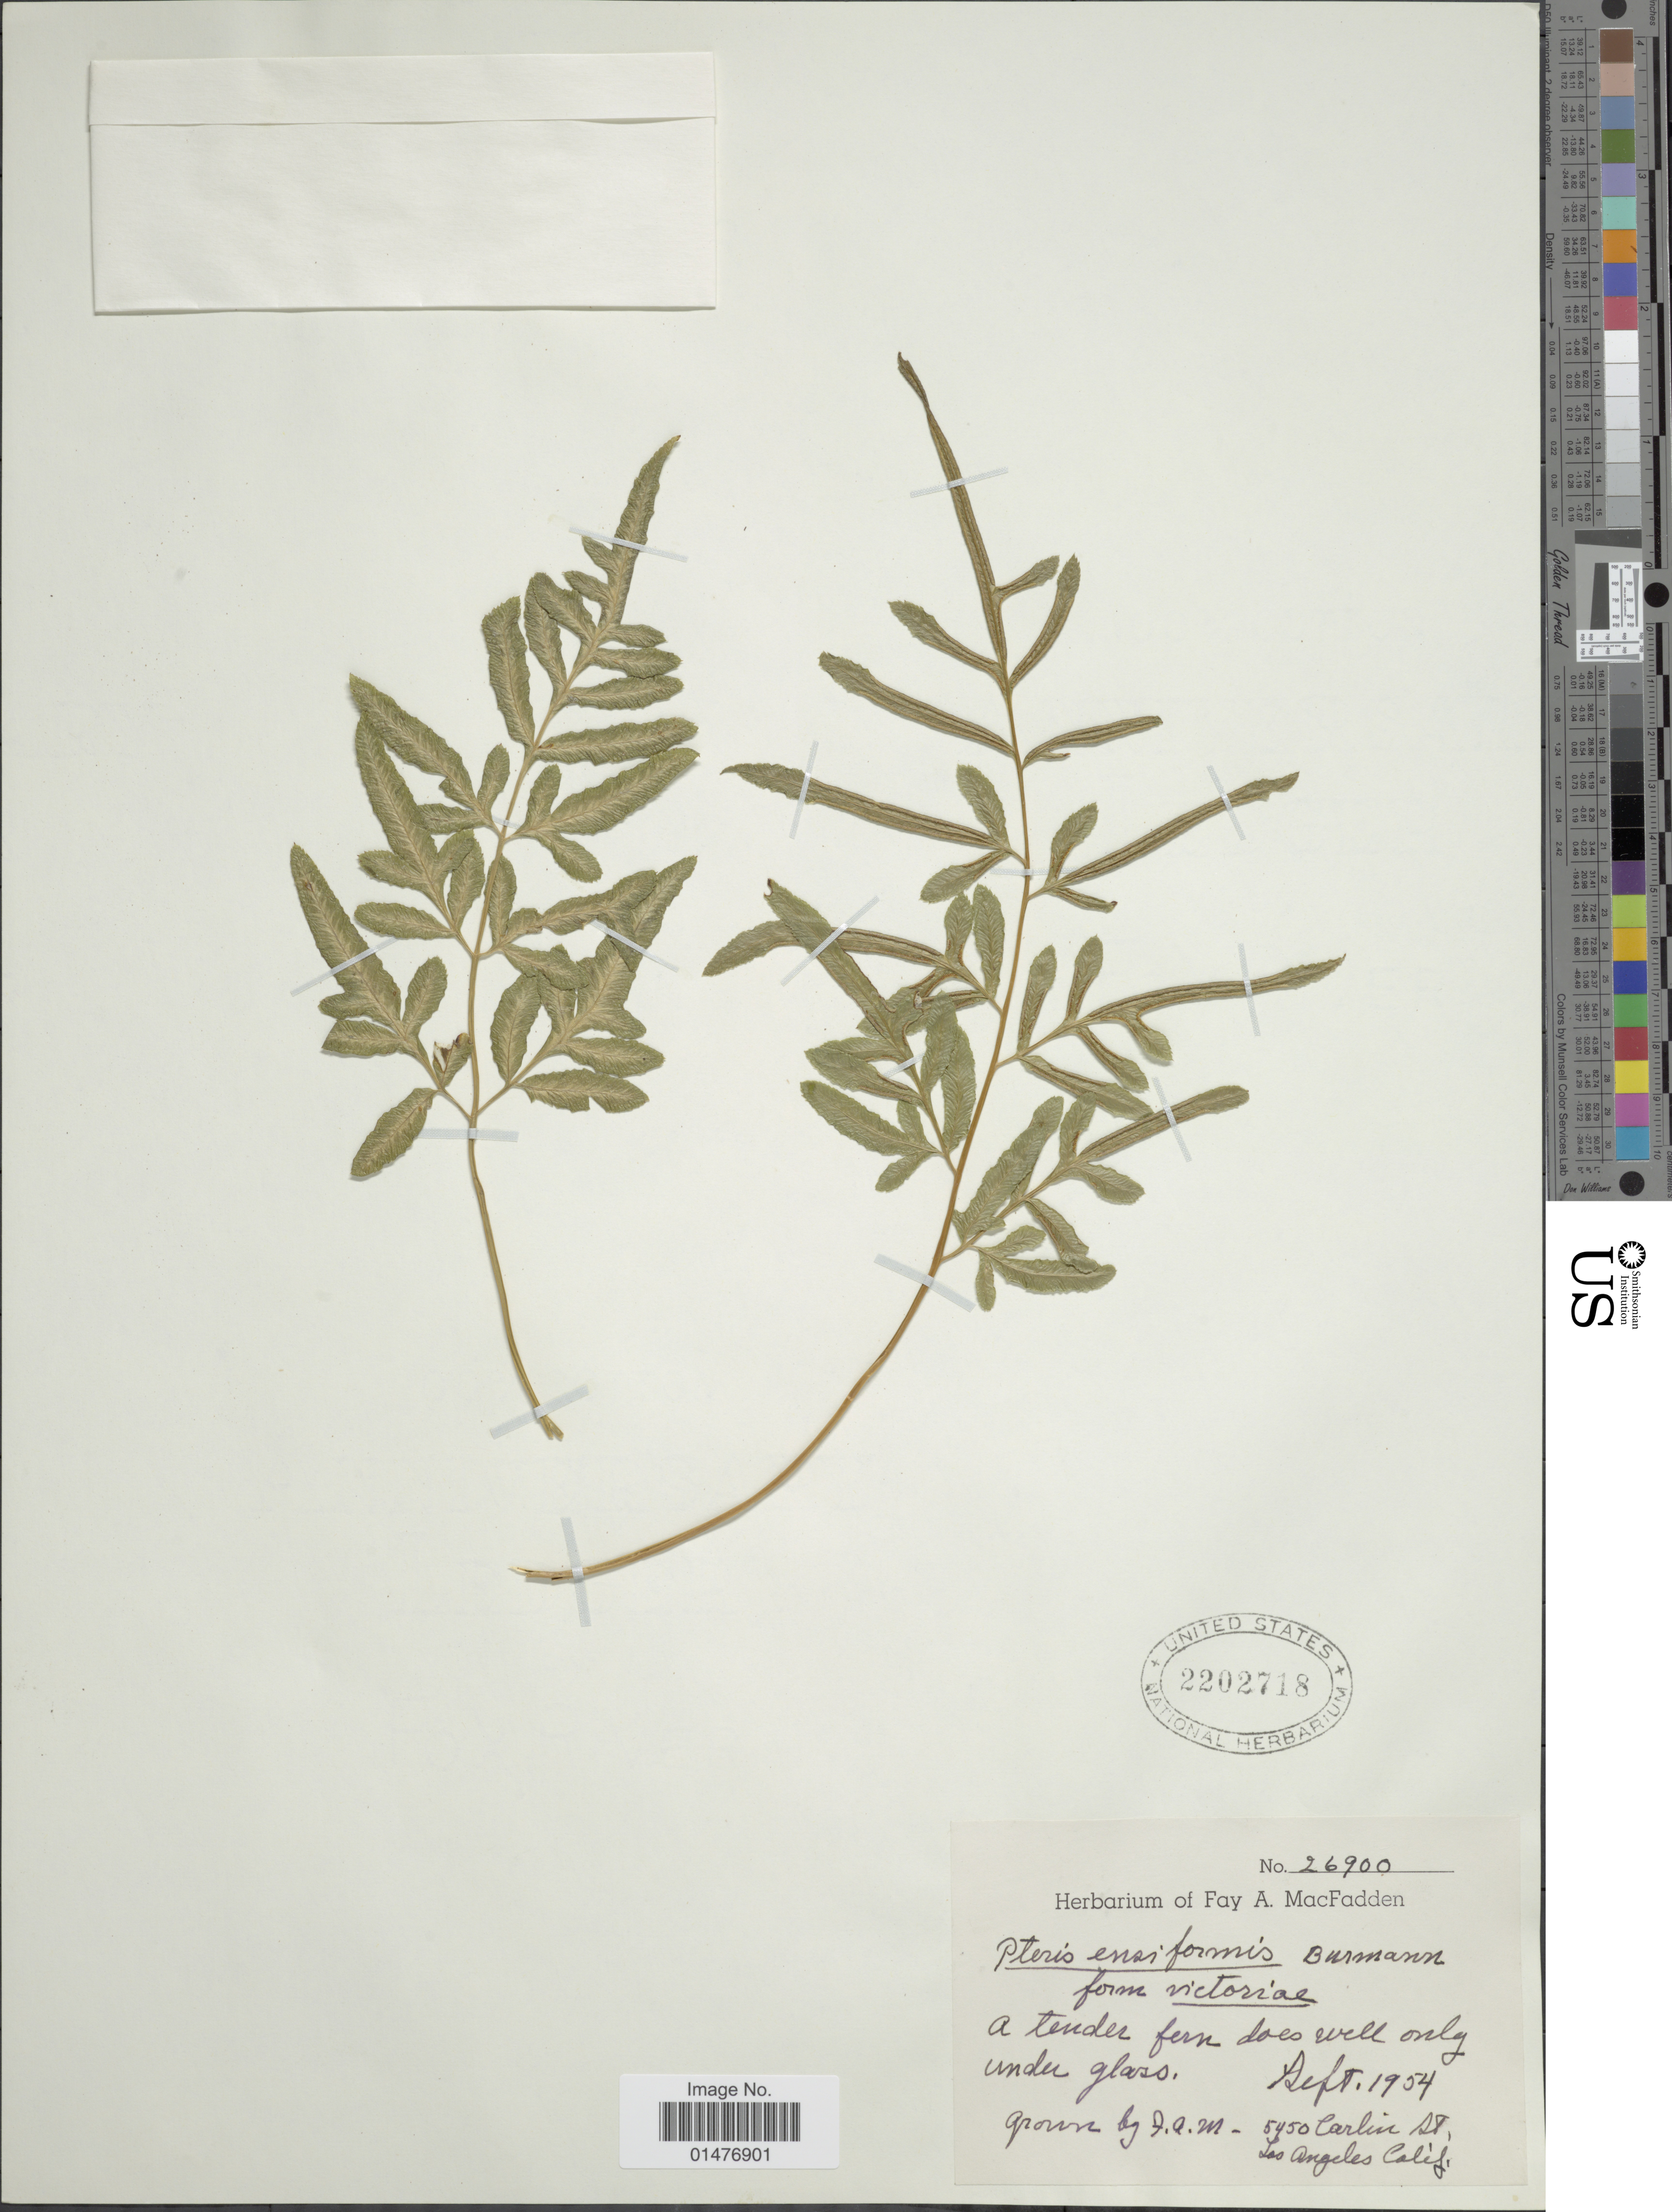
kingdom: Plantae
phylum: Tracheophyta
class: Polypodiopsida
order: Polypodiales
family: Pteridaceae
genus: Pteris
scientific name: Pteris ensiformis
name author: Burm. f.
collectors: ex herb. Fay A. MacFadden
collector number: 26900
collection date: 1954-09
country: United States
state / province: California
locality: A tender fern does well only under glass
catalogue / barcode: US 2202718